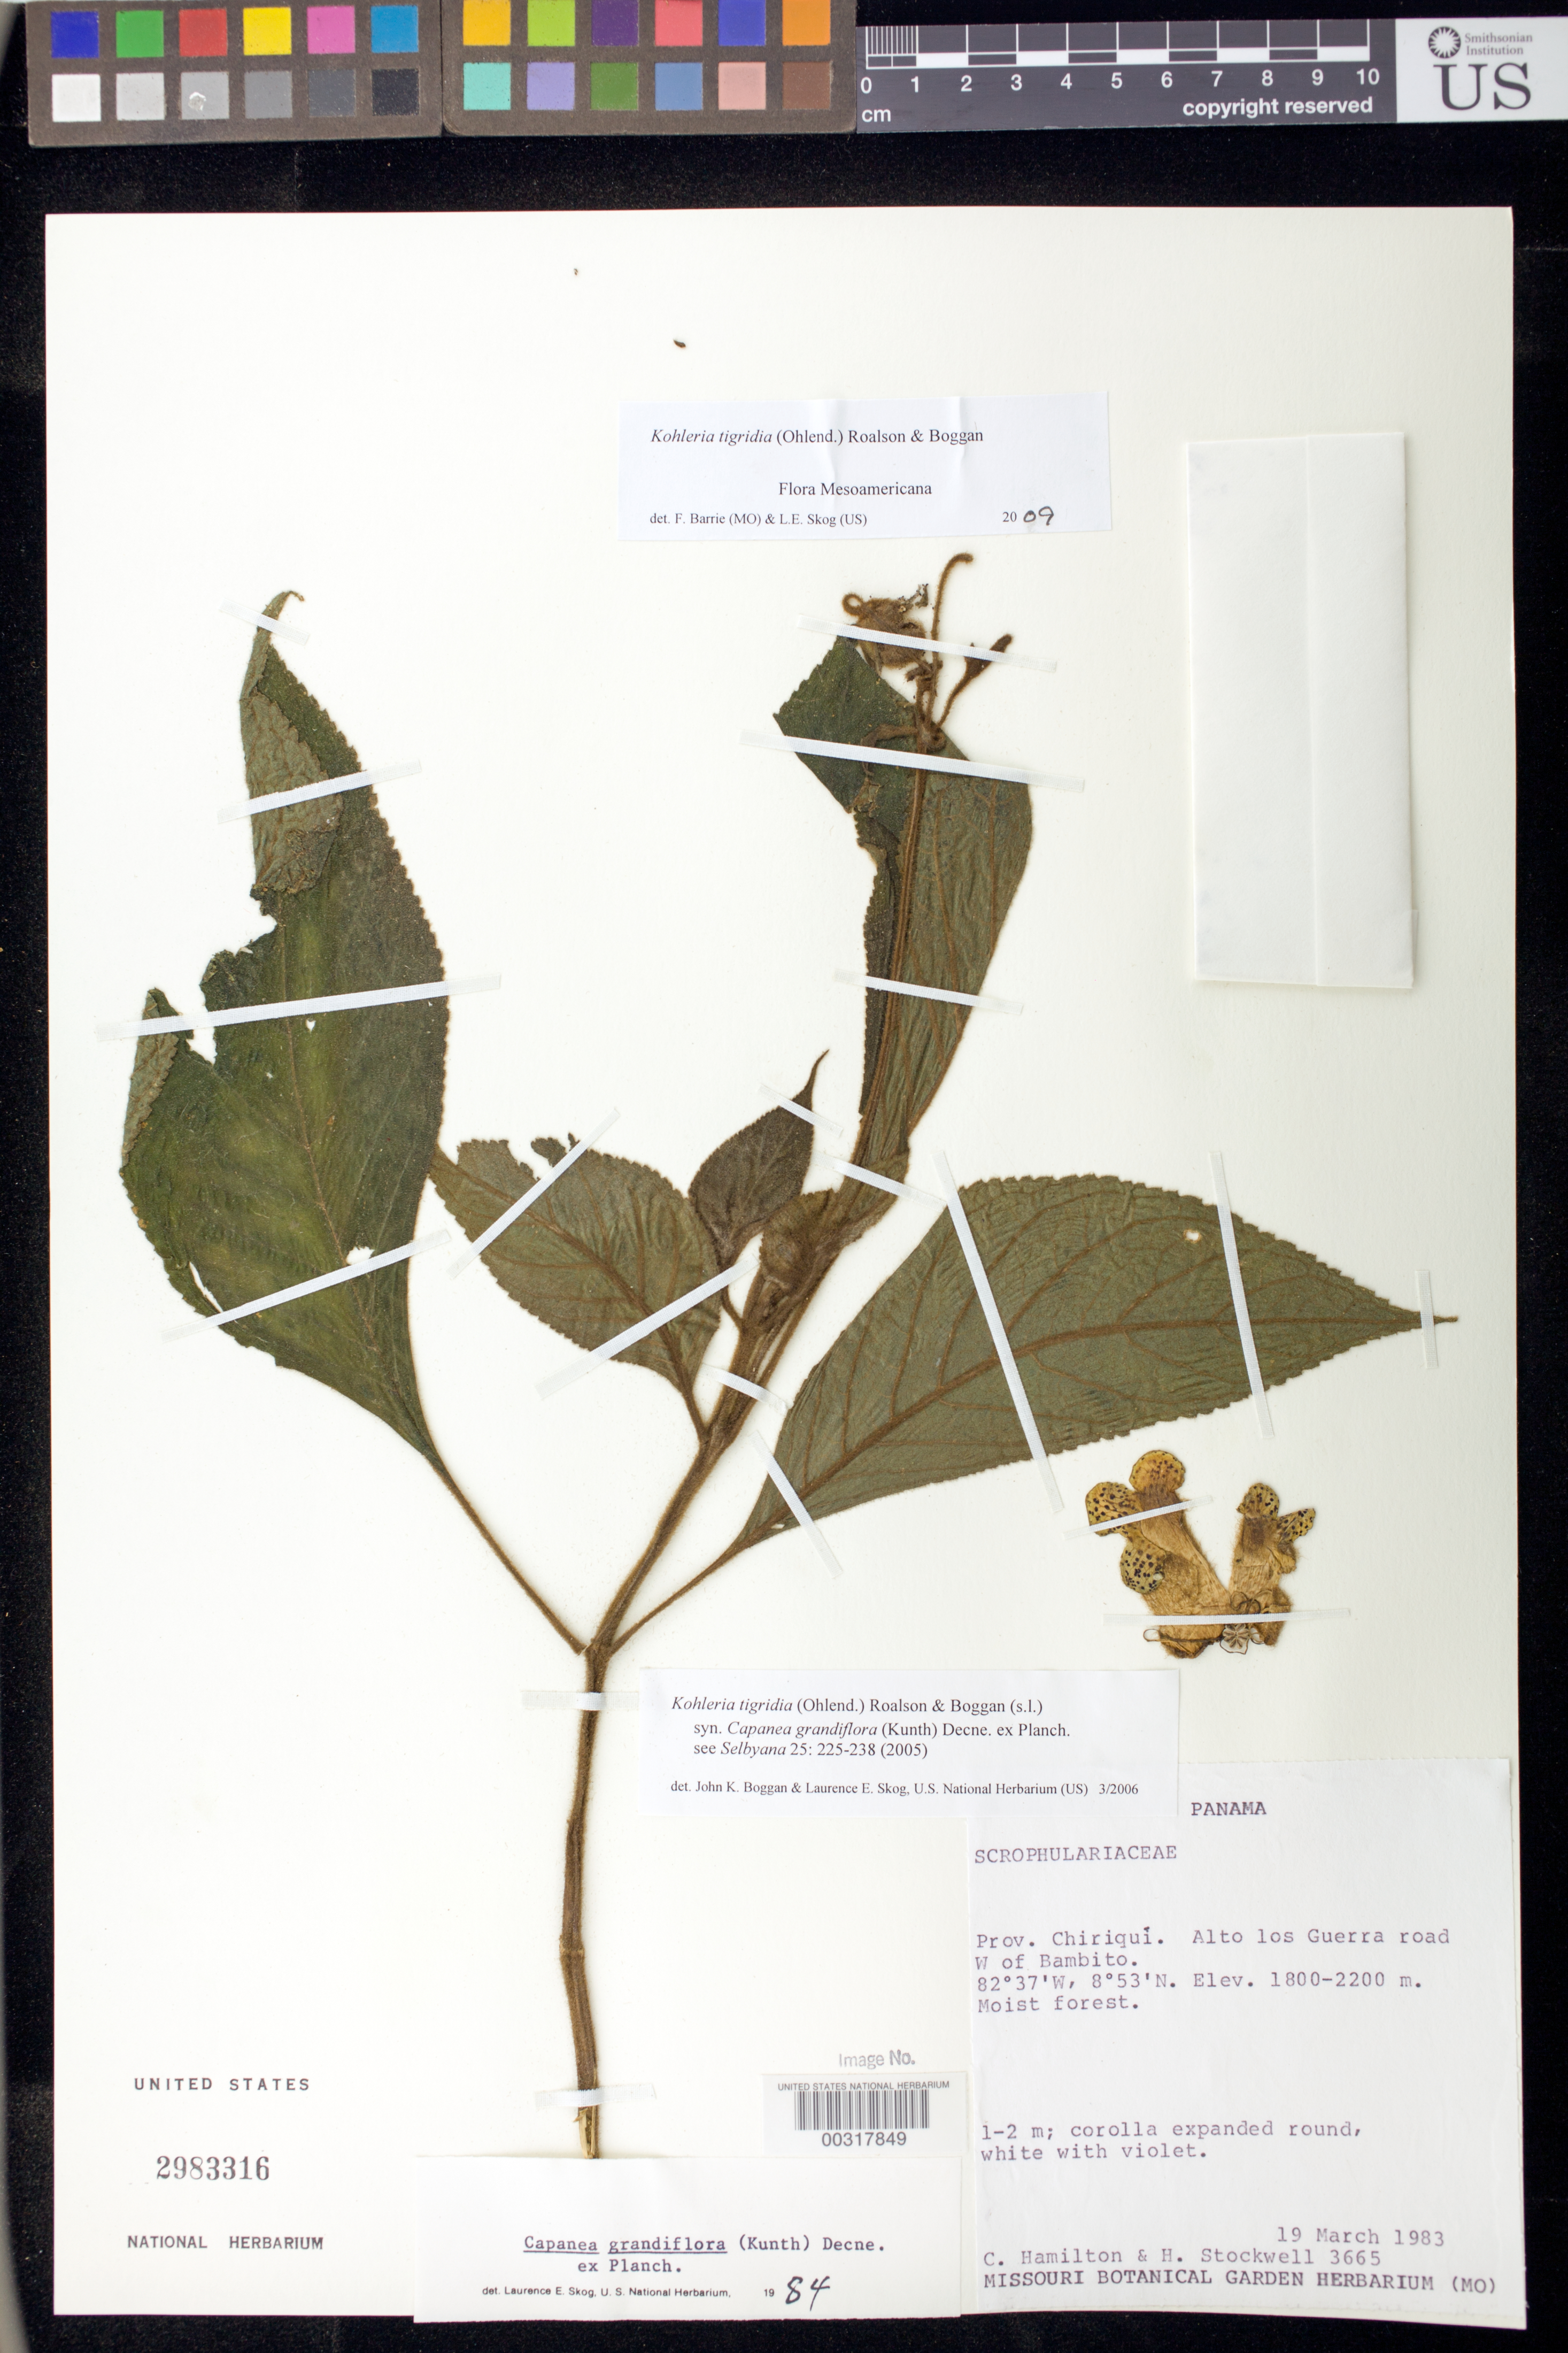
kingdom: Plantae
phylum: Tracheophyta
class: Magnoliopsida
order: Lamiales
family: Gesneriaceae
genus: Kohleria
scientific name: Kohleria tigridia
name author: (Ohlend.) Roalson & Boggan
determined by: Boggan, J. K.; Skog, L. E.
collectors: C. Hamilton & H. Stockwell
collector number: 3665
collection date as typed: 19 Mar 1983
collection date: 1983-03-19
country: Panama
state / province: Chiriquí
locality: Alto Los Guerra road W of Bambito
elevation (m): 1800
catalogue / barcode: US 2983316